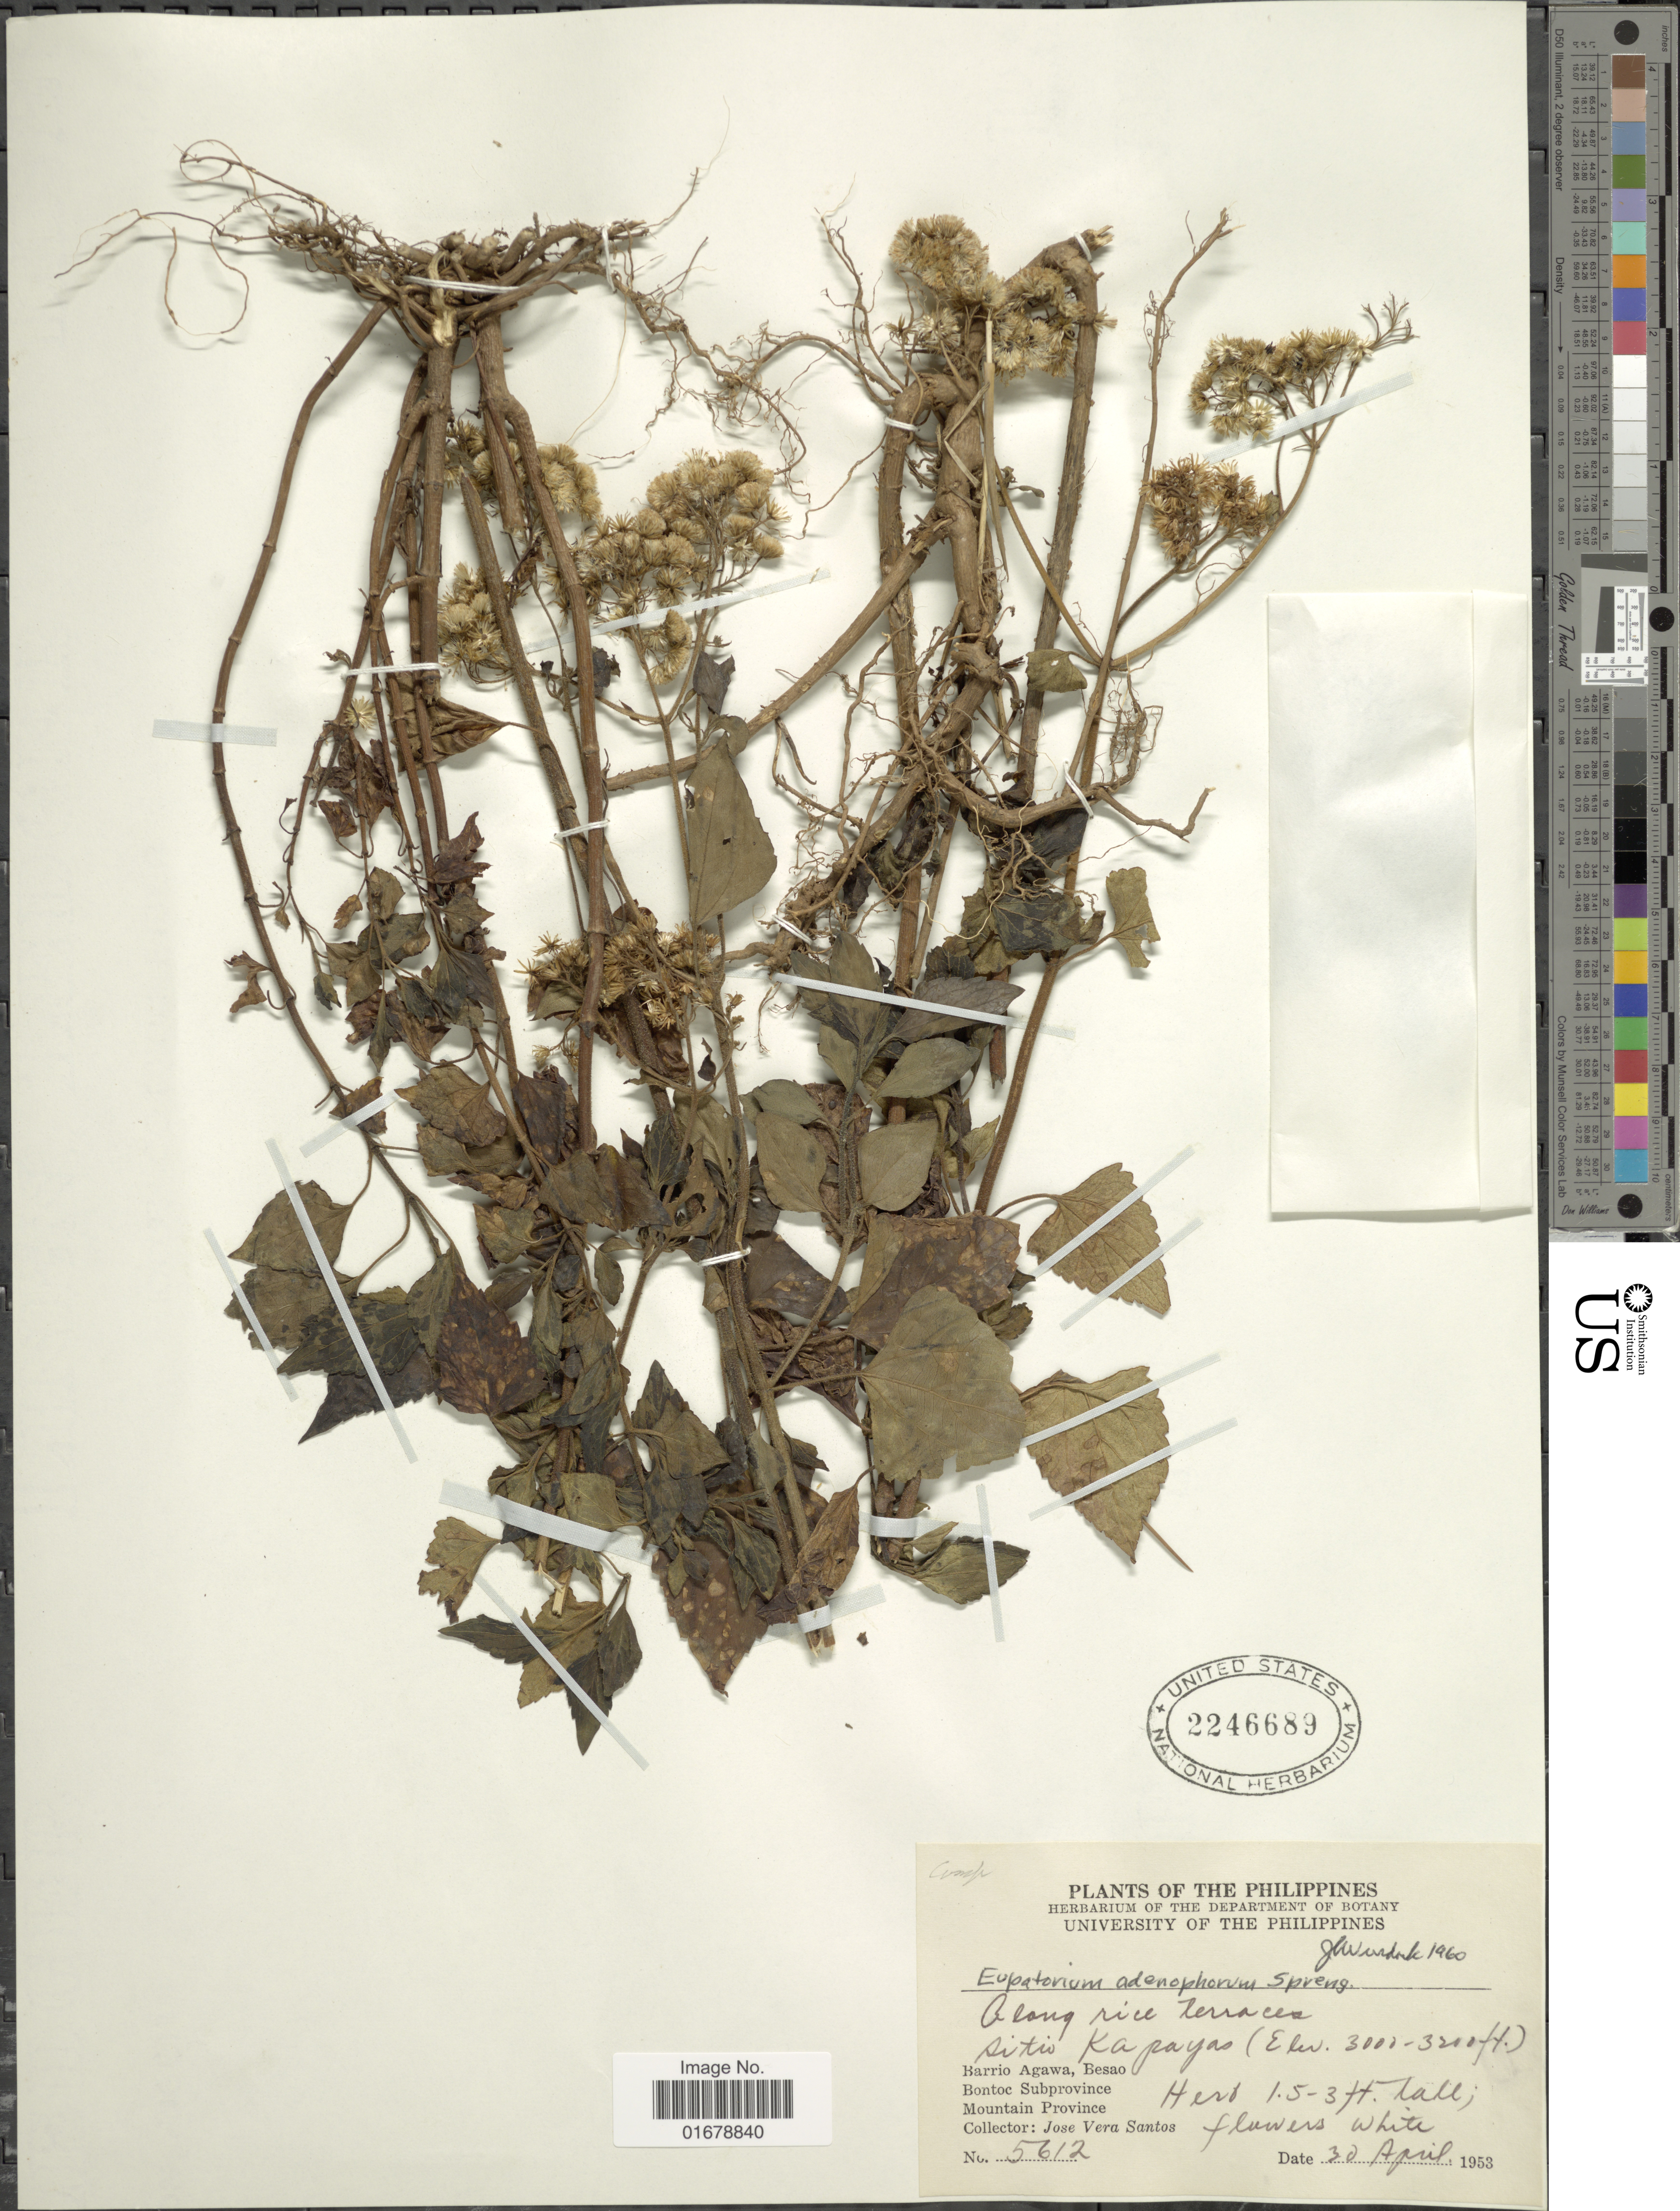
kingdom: Plantae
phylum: Tracheophyta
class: Magnoliopsida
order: Asterales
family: Asteraceae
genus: Ageratina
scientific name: Ageratina adenophora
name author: (Spreng.) R.M. King & H. Rob.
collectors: J. V. Santos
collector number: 5612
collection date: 1953-04-30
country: Philippines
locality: Barrio Agawa, Besao. Bontoc Subprovince. Mountain Province.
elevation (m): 914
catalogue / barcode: US 2246689